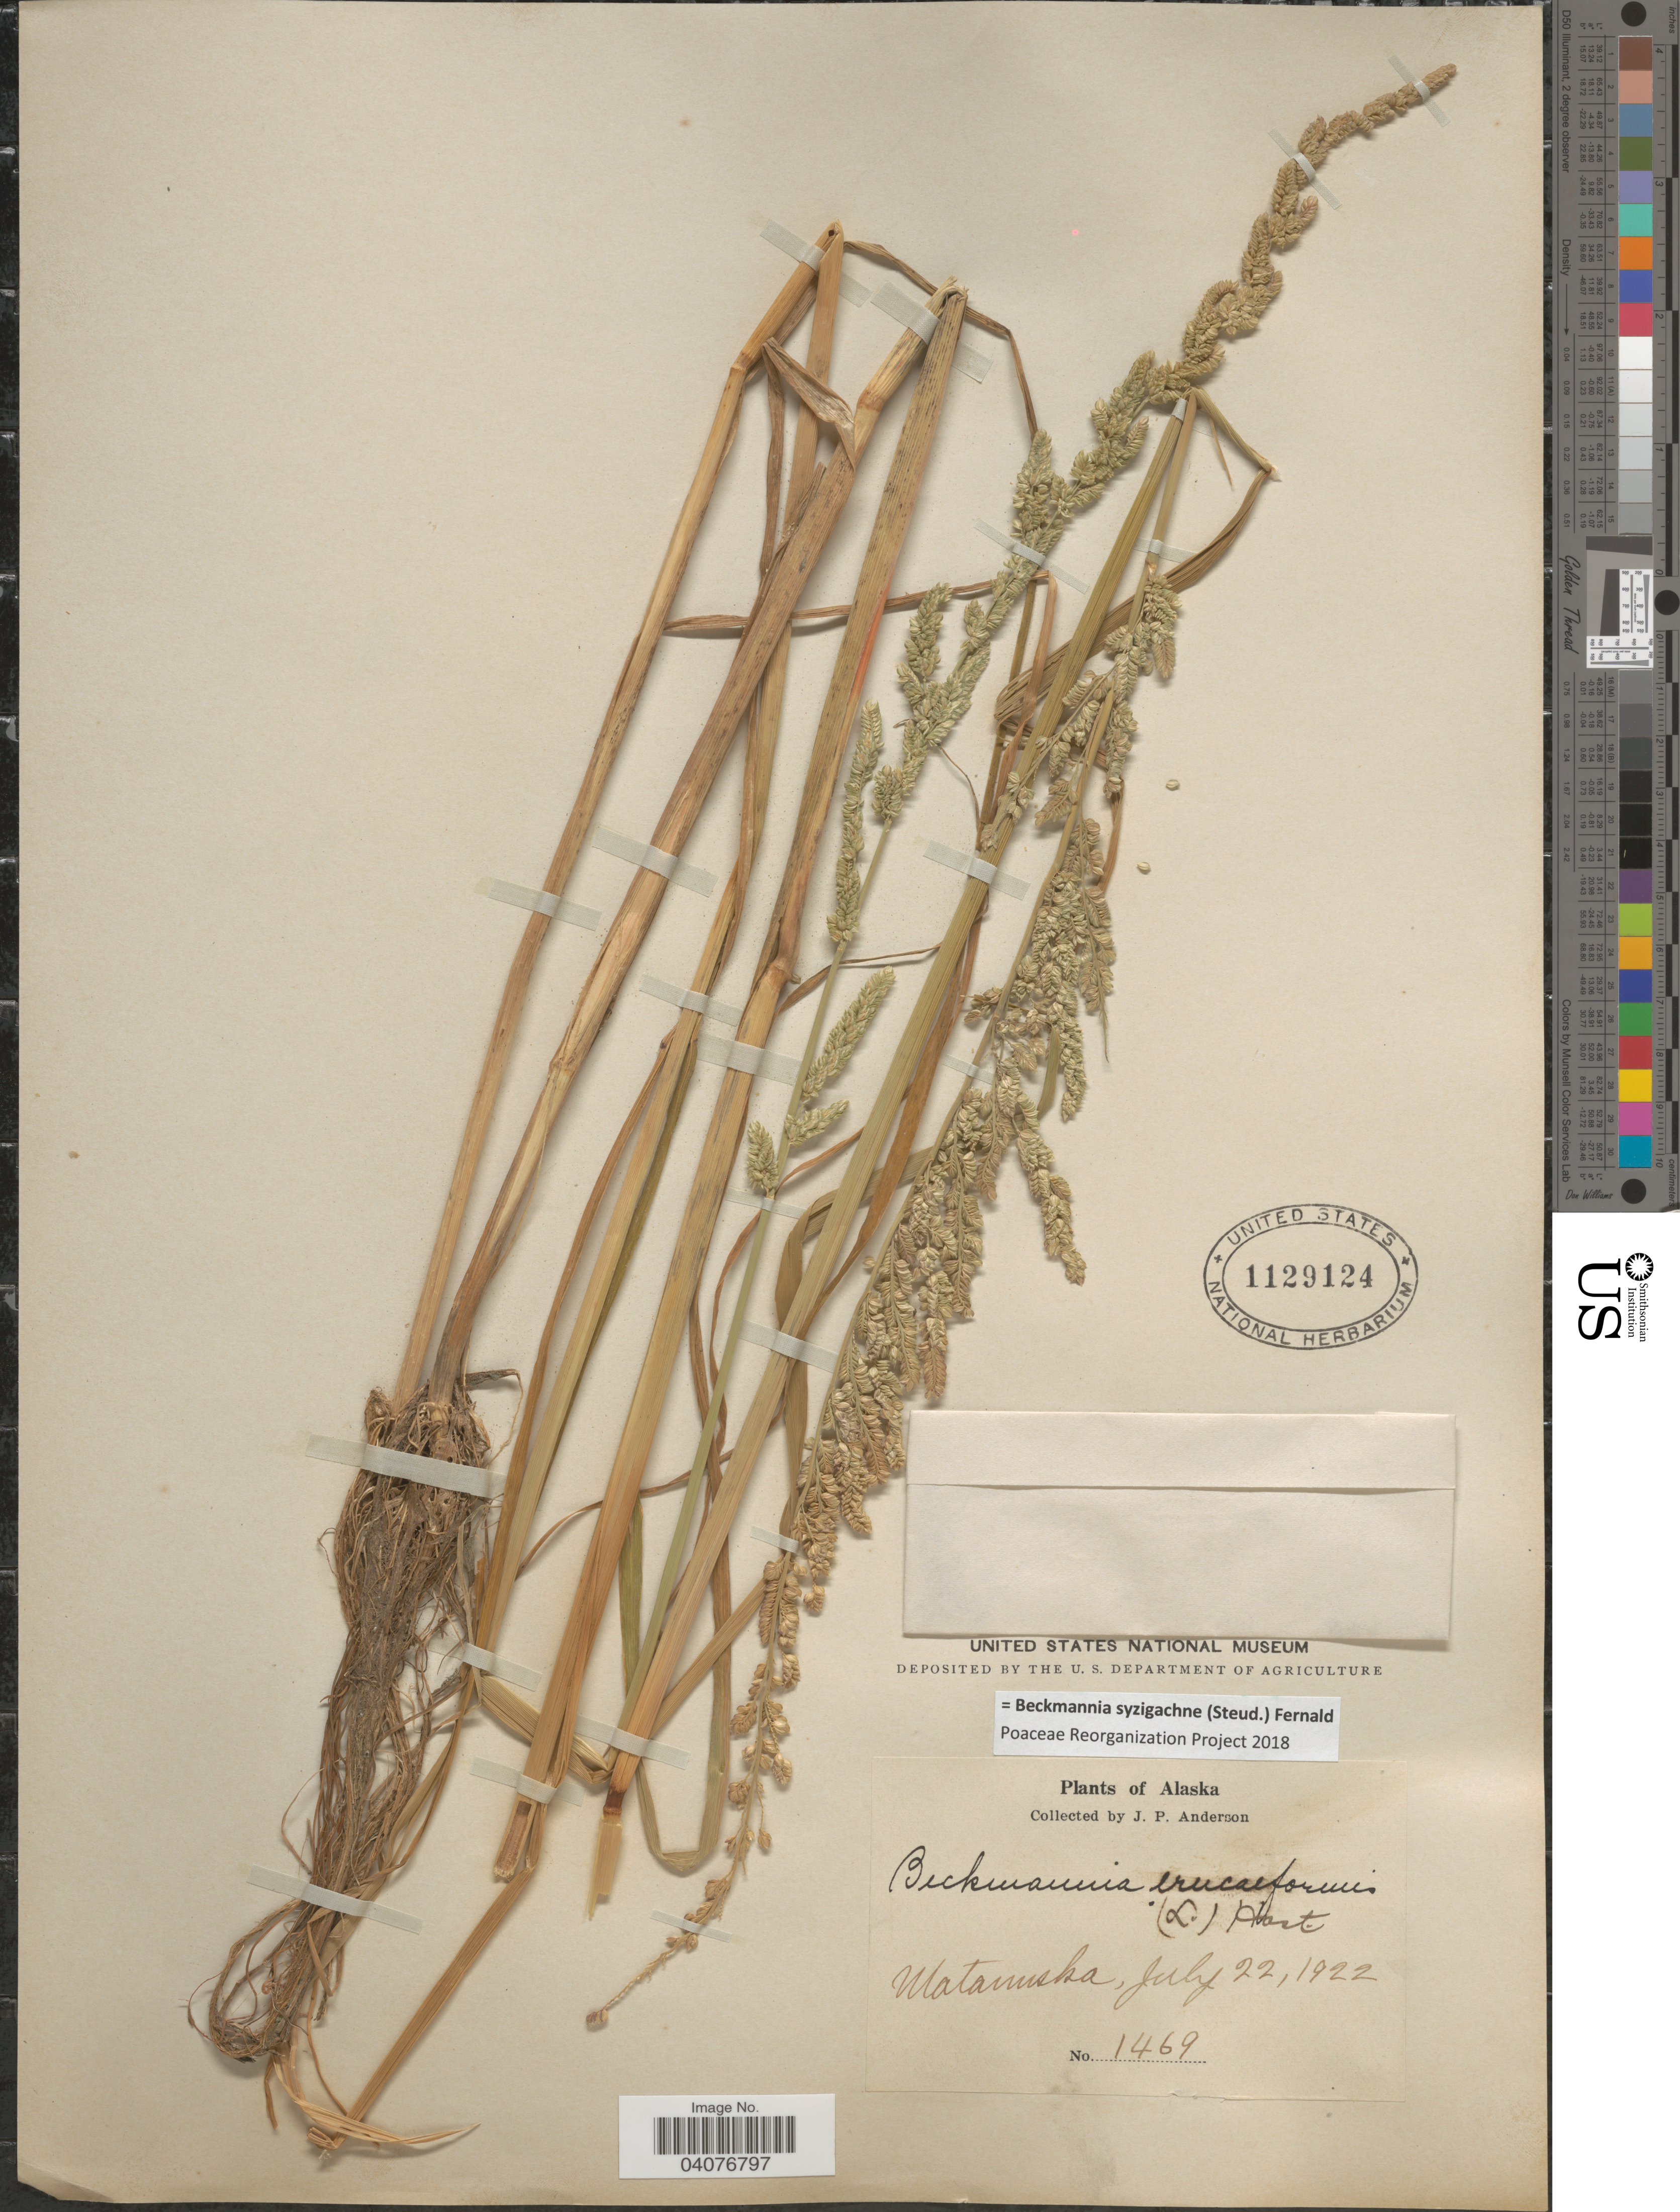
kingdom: Plantae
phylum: Tracheophyta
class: Liliopsida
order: Poales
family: Poaceae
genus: Beckmannia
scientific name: Beckmannia syzigachne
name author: (Steud.) Fernald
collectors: J. P. Anderson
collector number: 1469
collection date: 1922-07-22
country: United States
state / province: Alaska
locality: Matanuska.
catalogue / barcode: US 1129124